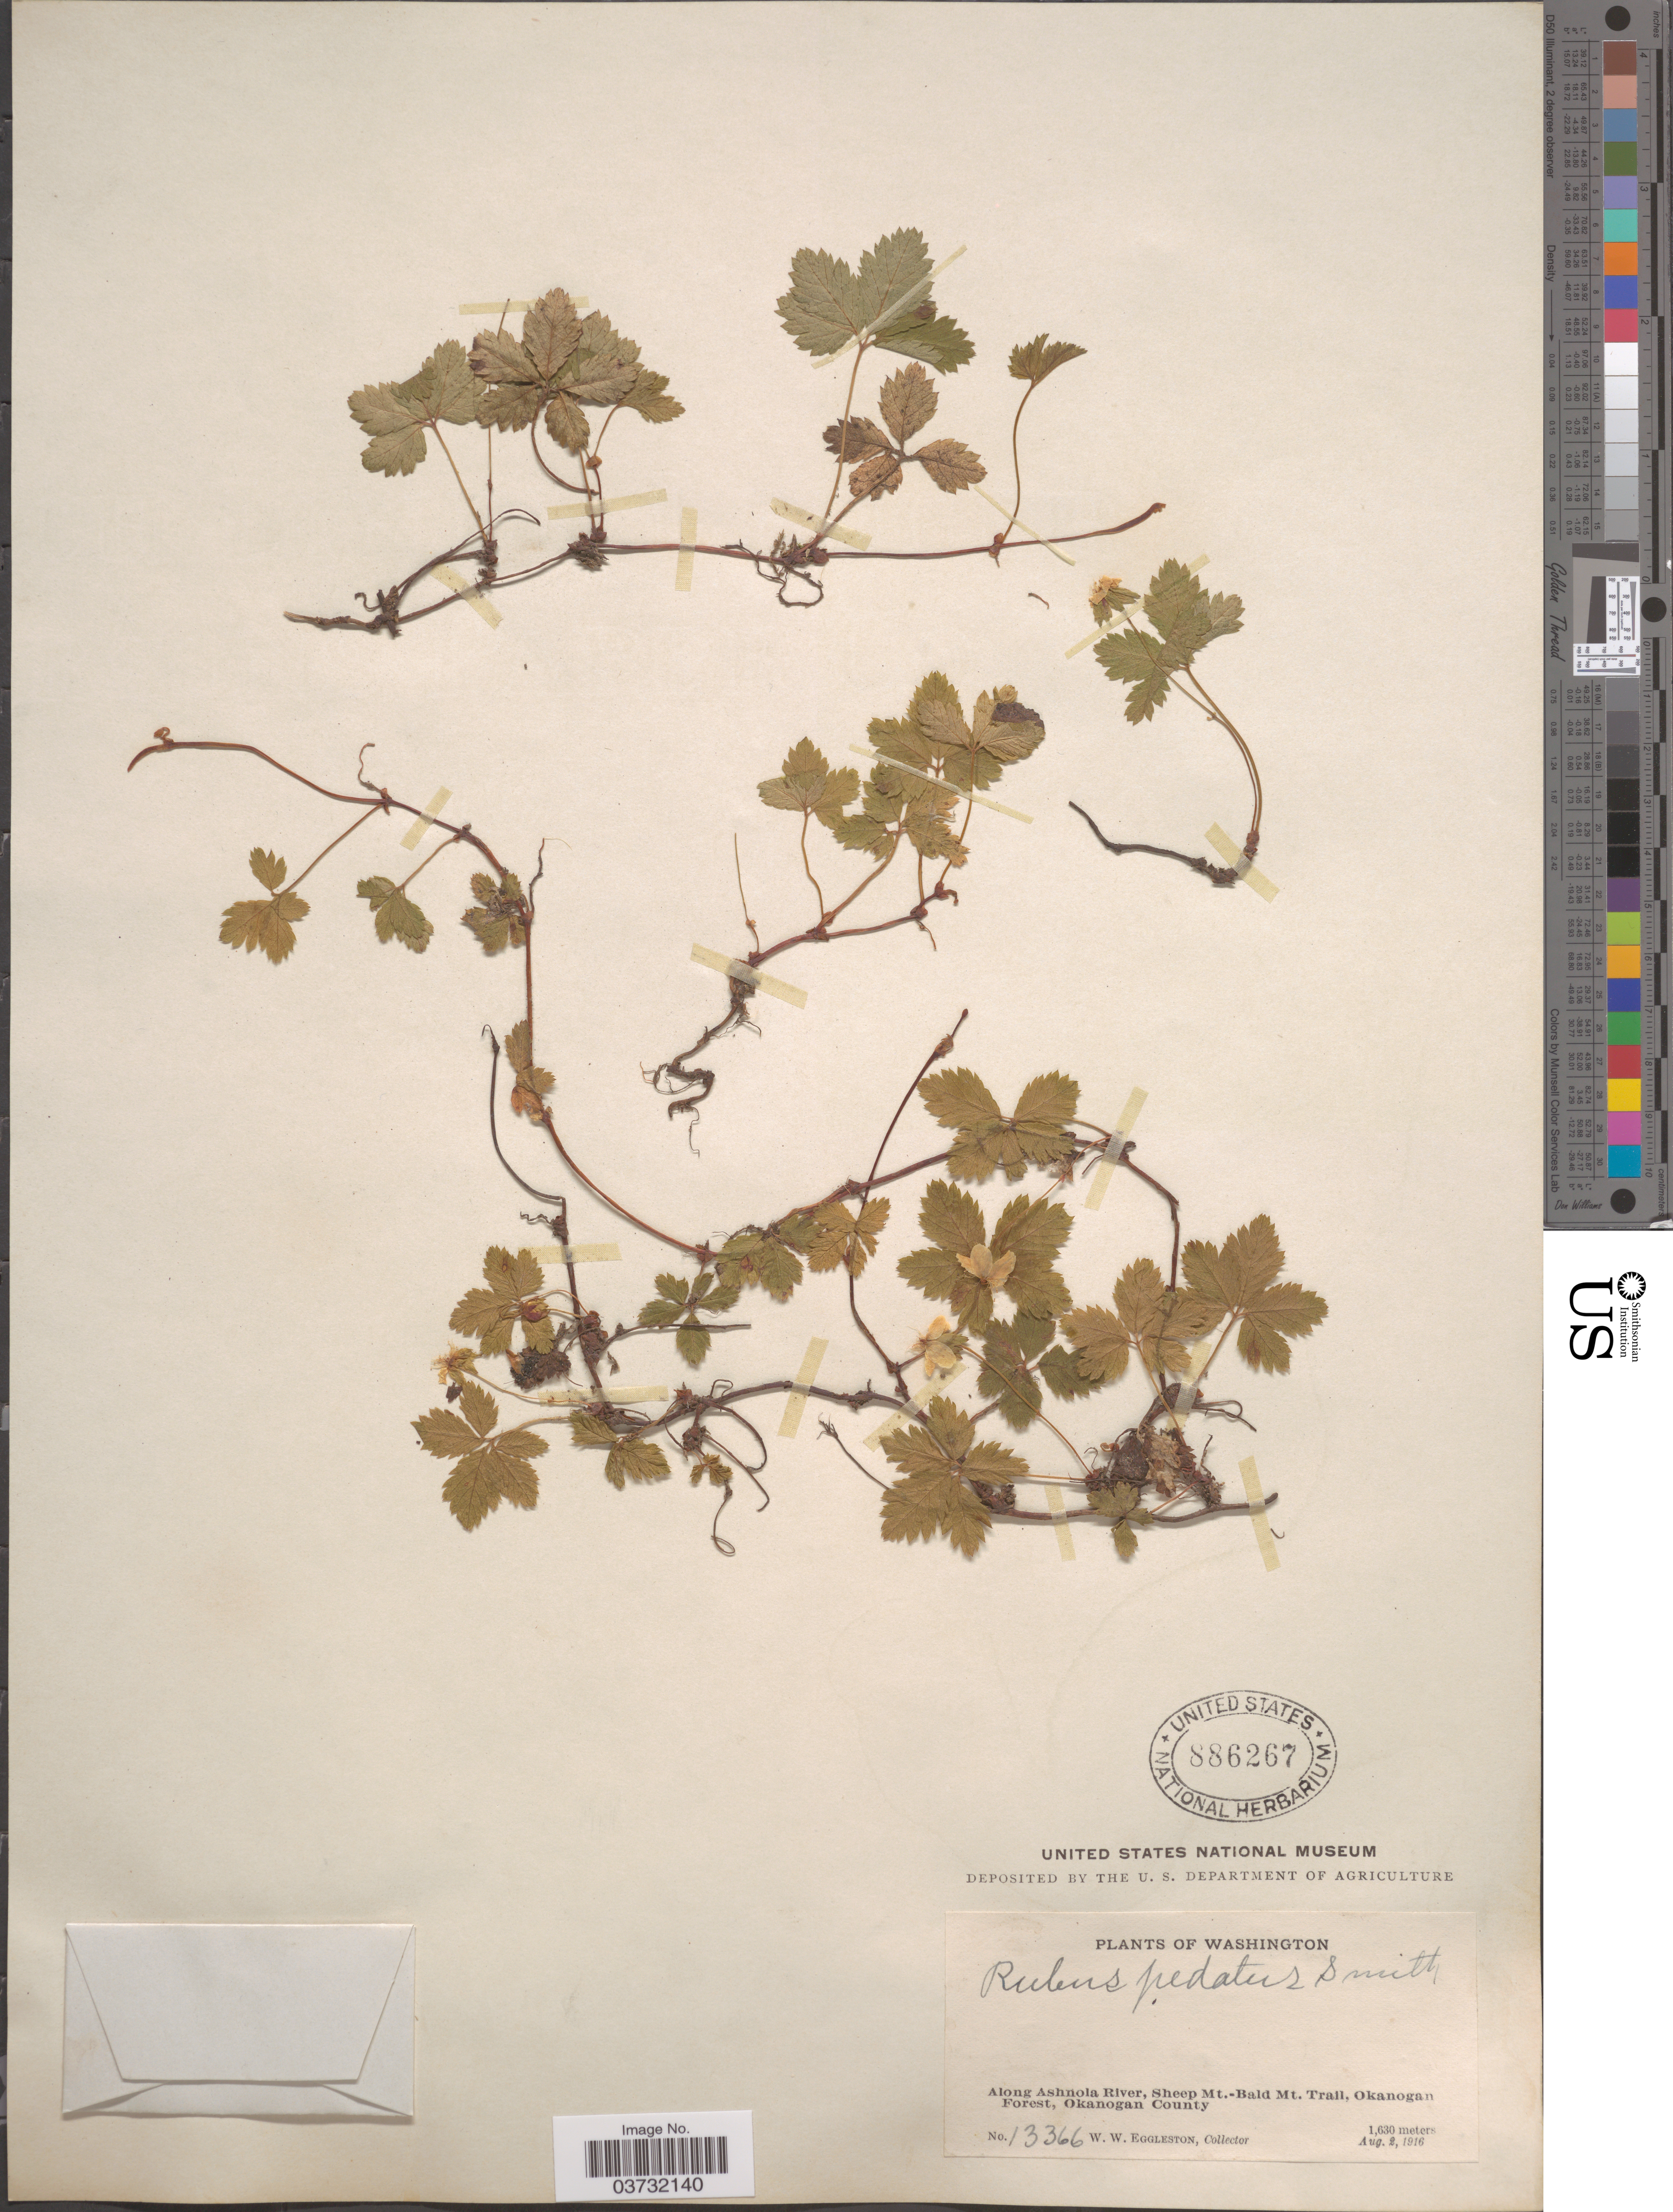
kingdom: Plantae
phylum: Tracheophyta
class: Magnoliopsida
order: Rosales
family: Rosaceae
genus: Rubus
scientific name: Rubus pedatus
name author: Sm.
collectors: W. W. Eggleston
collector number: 13366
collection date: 1916-08-02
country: United States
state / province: Washington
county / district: Okanogan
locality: Along Ashnola River, Sheep Mt.-Bald Mt. Trail, Okanogan Forest, Okanogan County.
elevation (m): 1630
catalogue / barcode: US 886267